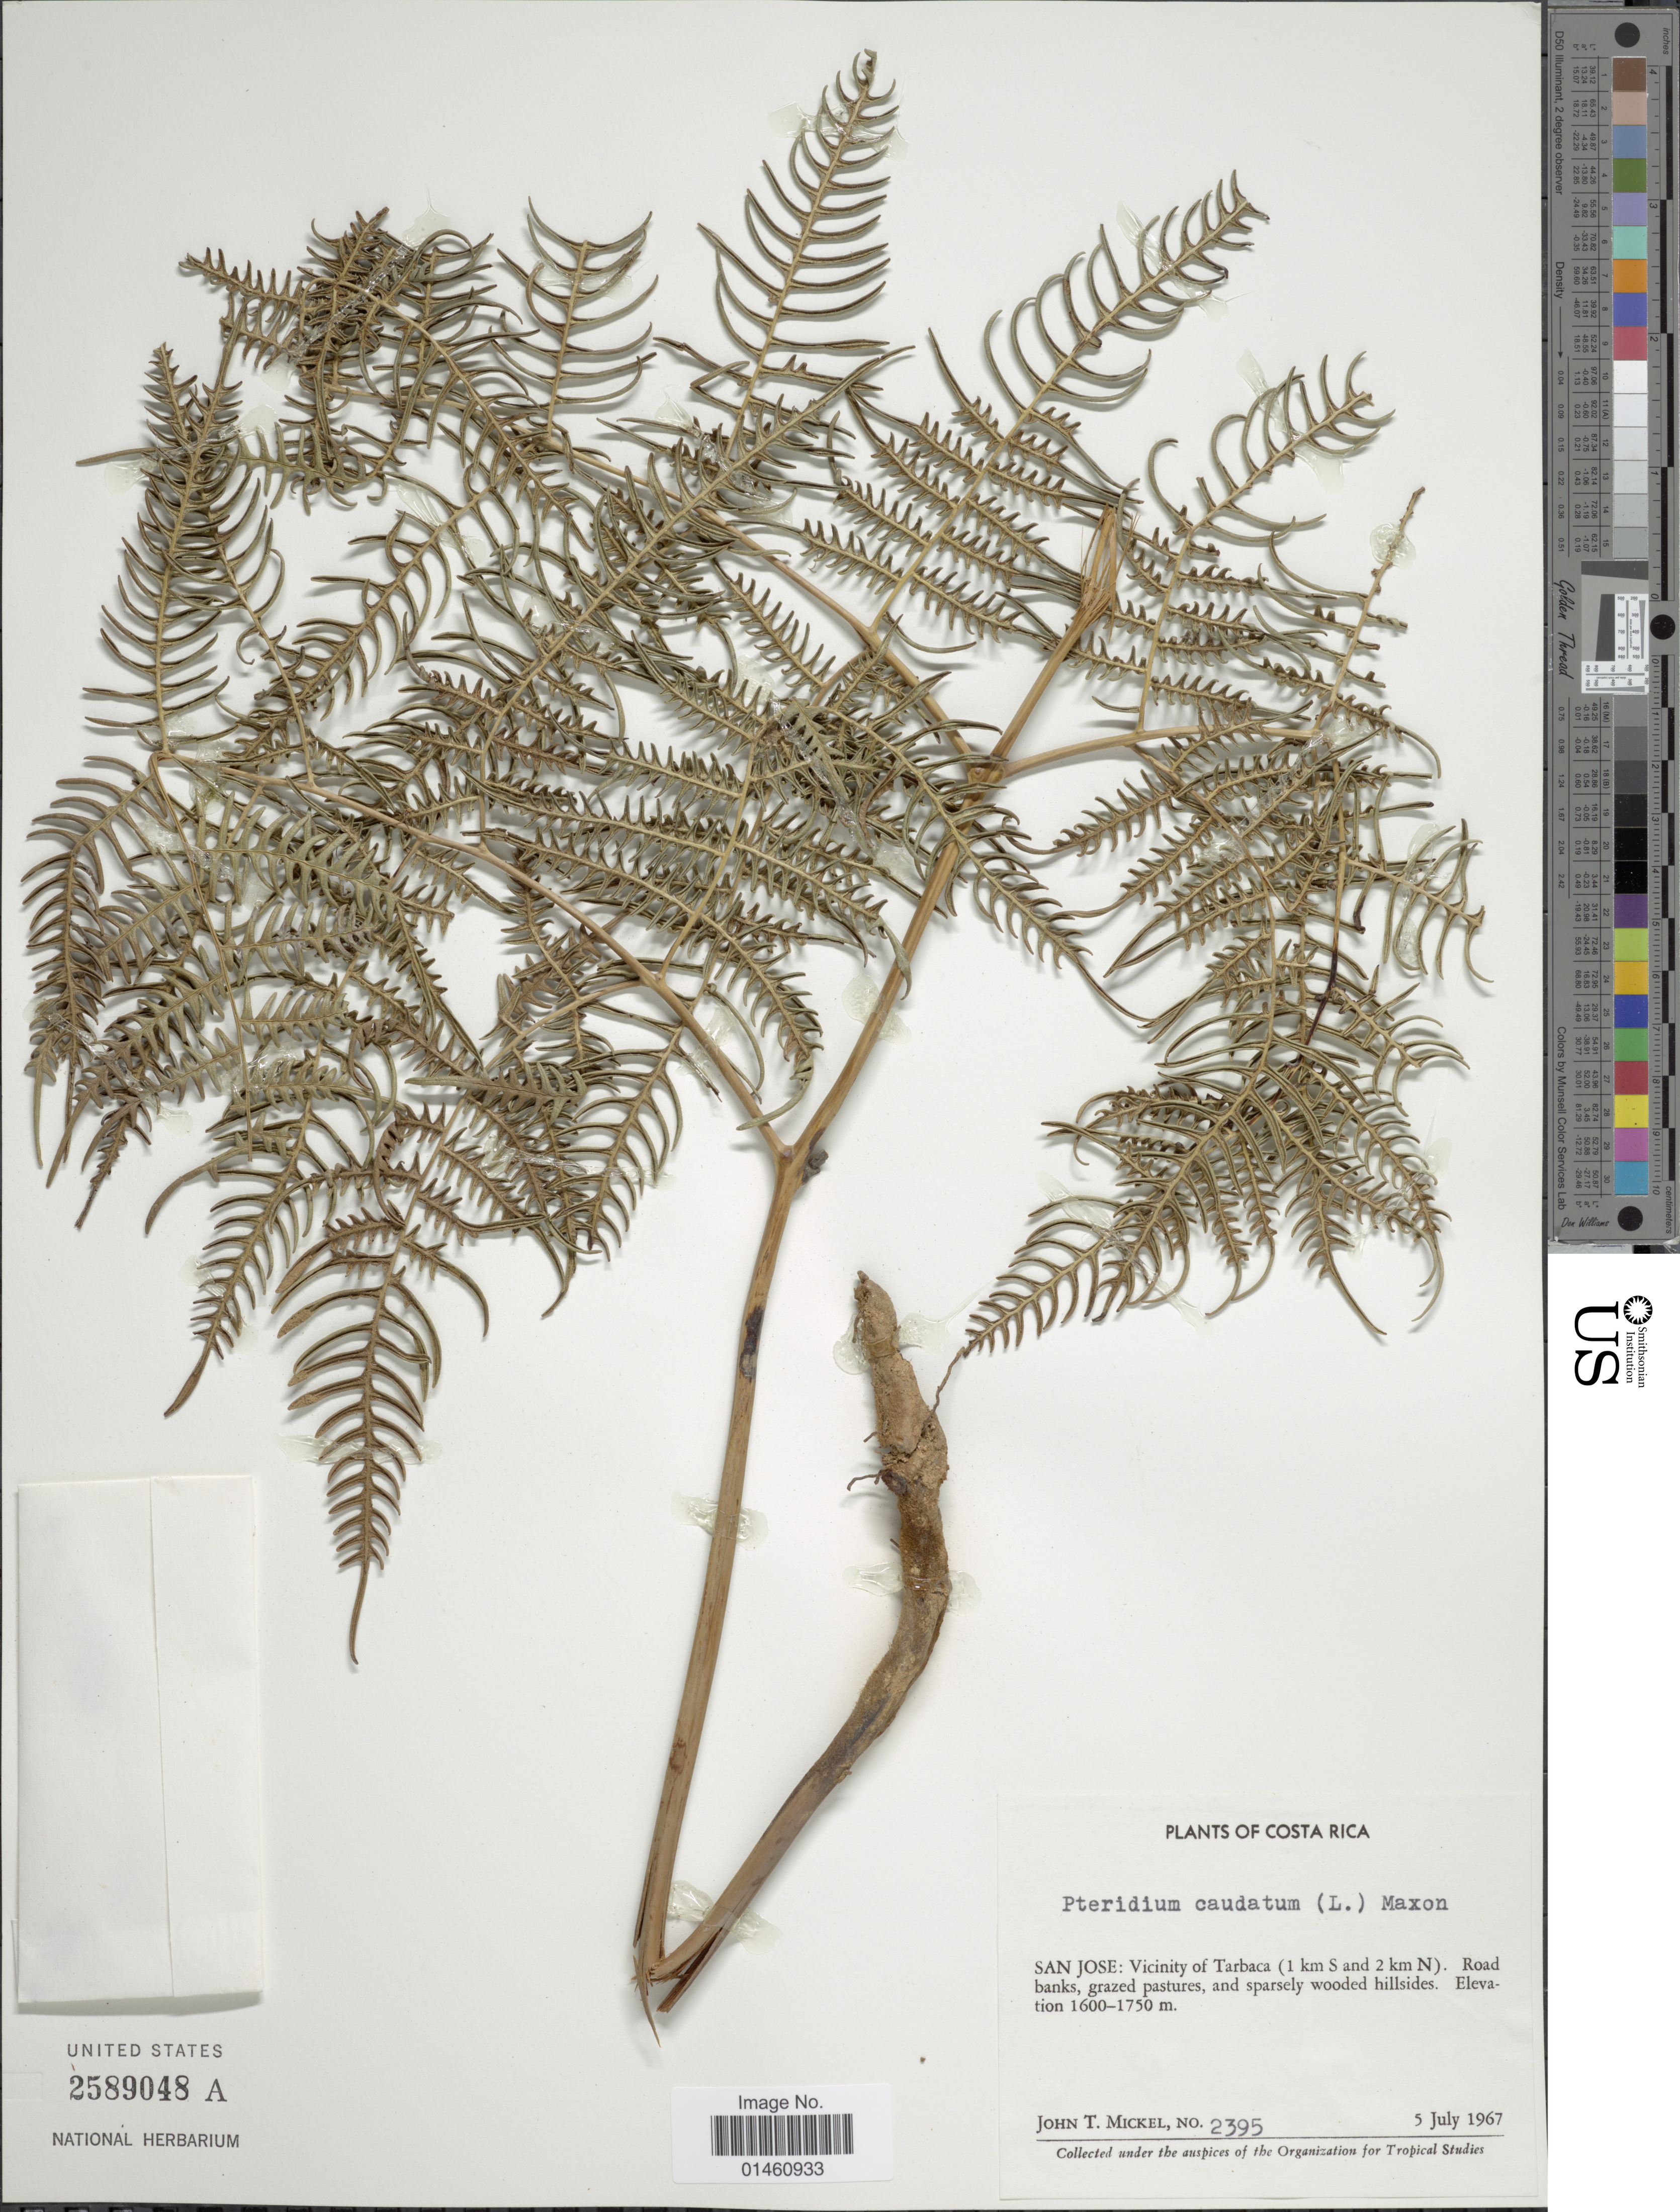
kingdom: Plantae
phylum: Tracheophyta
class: Polypodiopsida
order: Polypodiales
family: Dennstaedtiaceae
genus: Pteridium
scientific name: Pteridium caudatum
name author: (L.) Maxon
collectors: J. T. Mickel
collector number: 2395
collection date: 1967-07-05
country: Costa Rica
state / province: San José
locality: Vicinity of Tarbaca (1 km S and 2 km N).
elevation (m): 1600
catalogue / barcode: US 2589048A